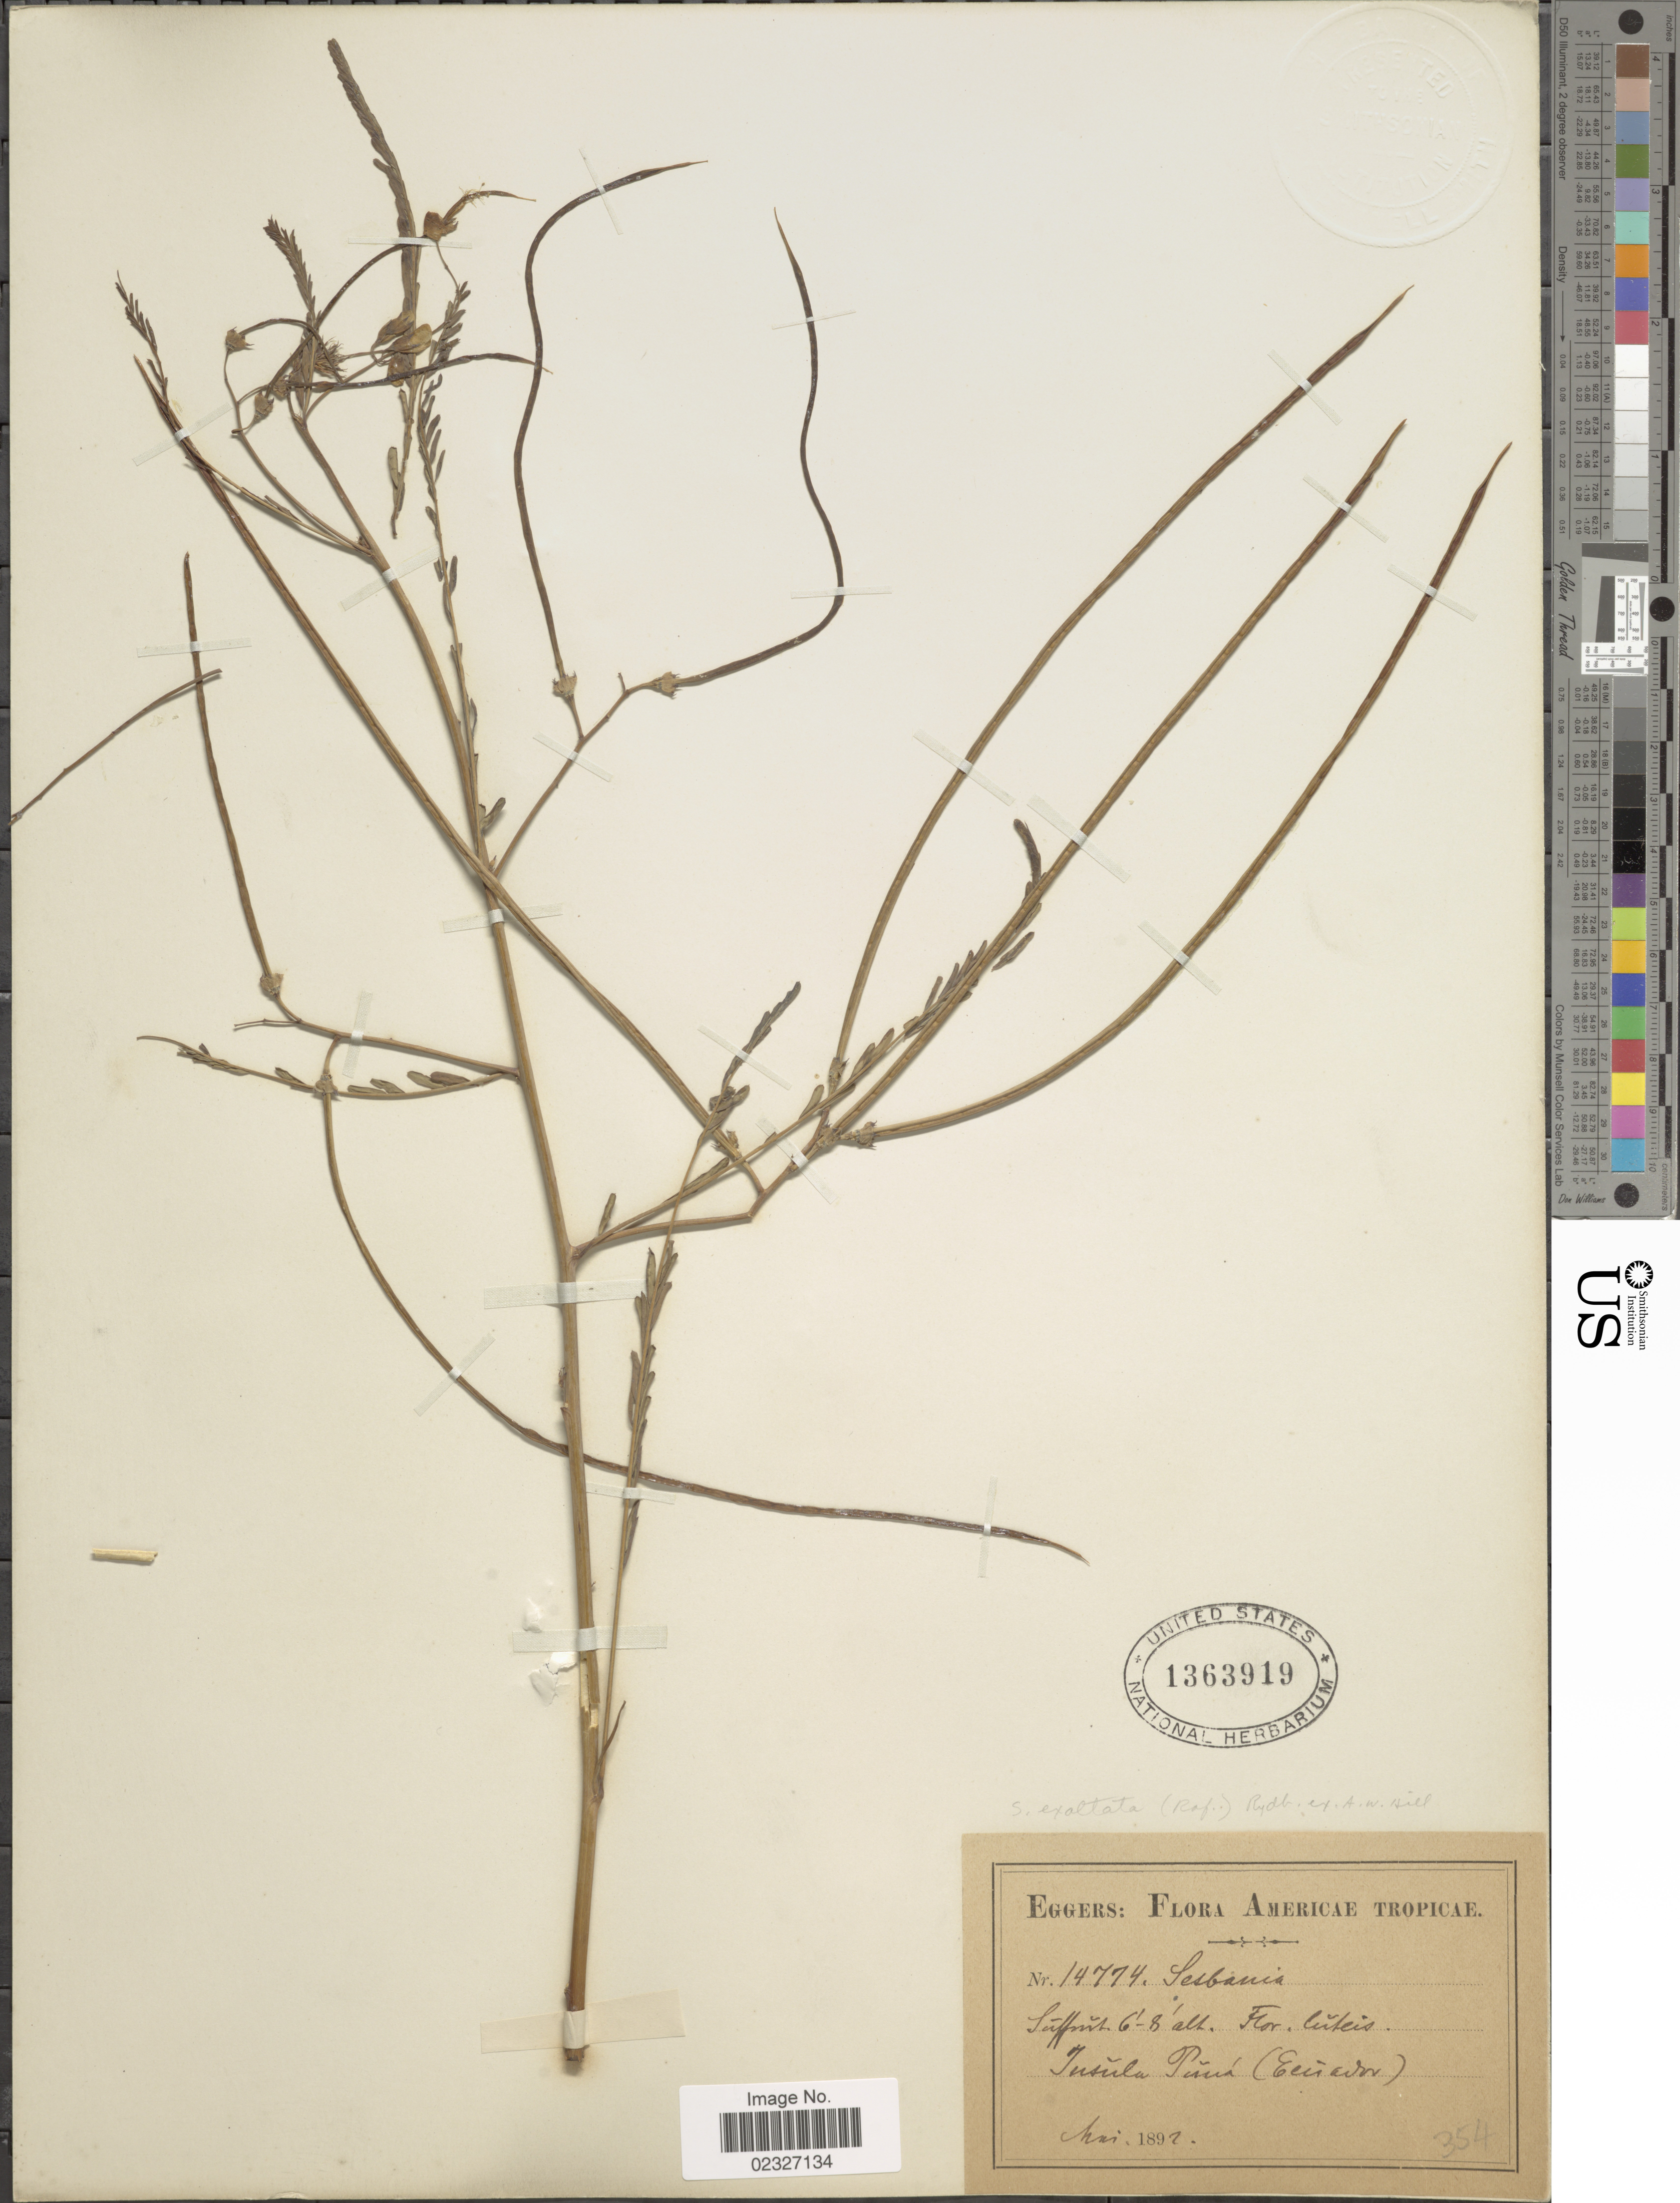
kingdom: Plantae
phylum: Tracheophyta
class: Magnoliopsida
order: Fabales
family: Fabaceae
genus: Sesbania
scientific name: Sesbania exaltata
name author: (Raf.) Cory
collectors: -. Eggers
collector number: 14774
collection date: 1897-05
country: Ecuador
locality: Insula Piñá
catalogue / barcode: US 1363919